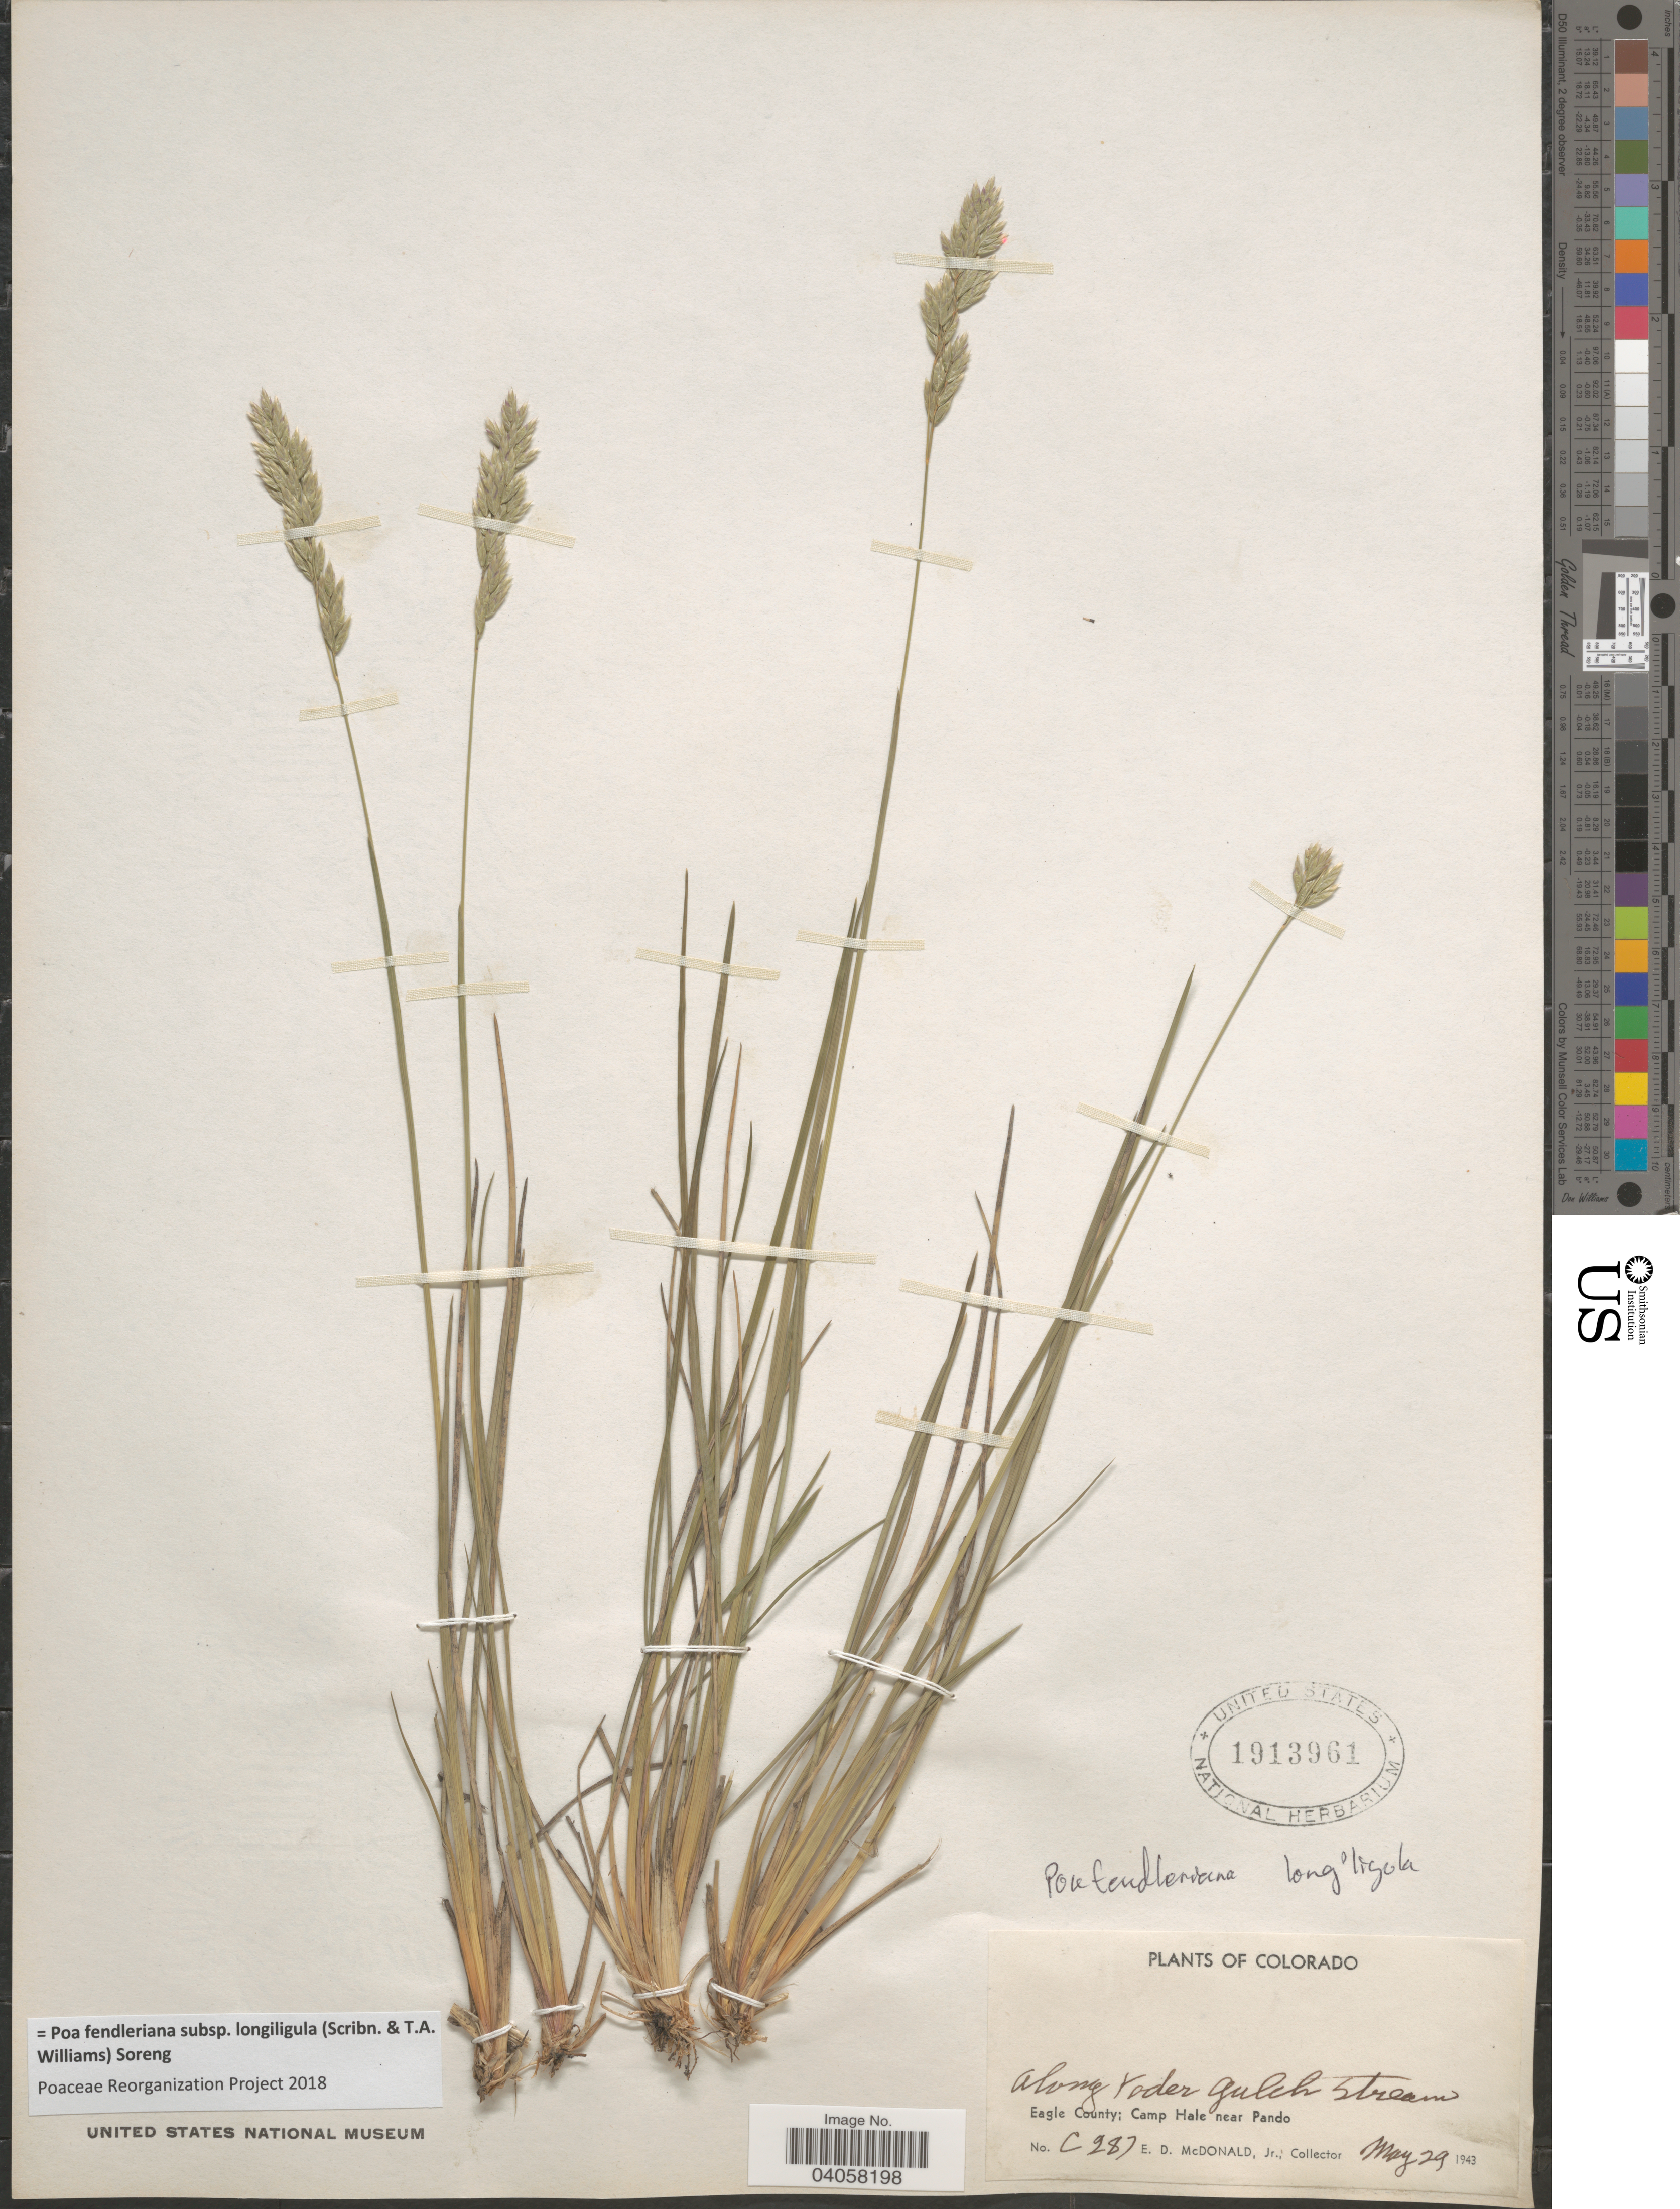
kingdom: Plantae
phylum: Tracheophyta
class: Liliopsida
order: Poales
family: Poaceae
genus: Poa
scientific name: Poa fendleriana subsp. longiligula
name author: (Scribn. & T.A. Williams) Soreng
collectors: E. D. McDonald Jr.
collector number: C287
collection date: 1943-05-29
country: United States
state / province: Colorado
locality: Along Roder Gulch Stream. Eagle County; Camp Hale near Pando.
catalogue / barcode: US 1913961